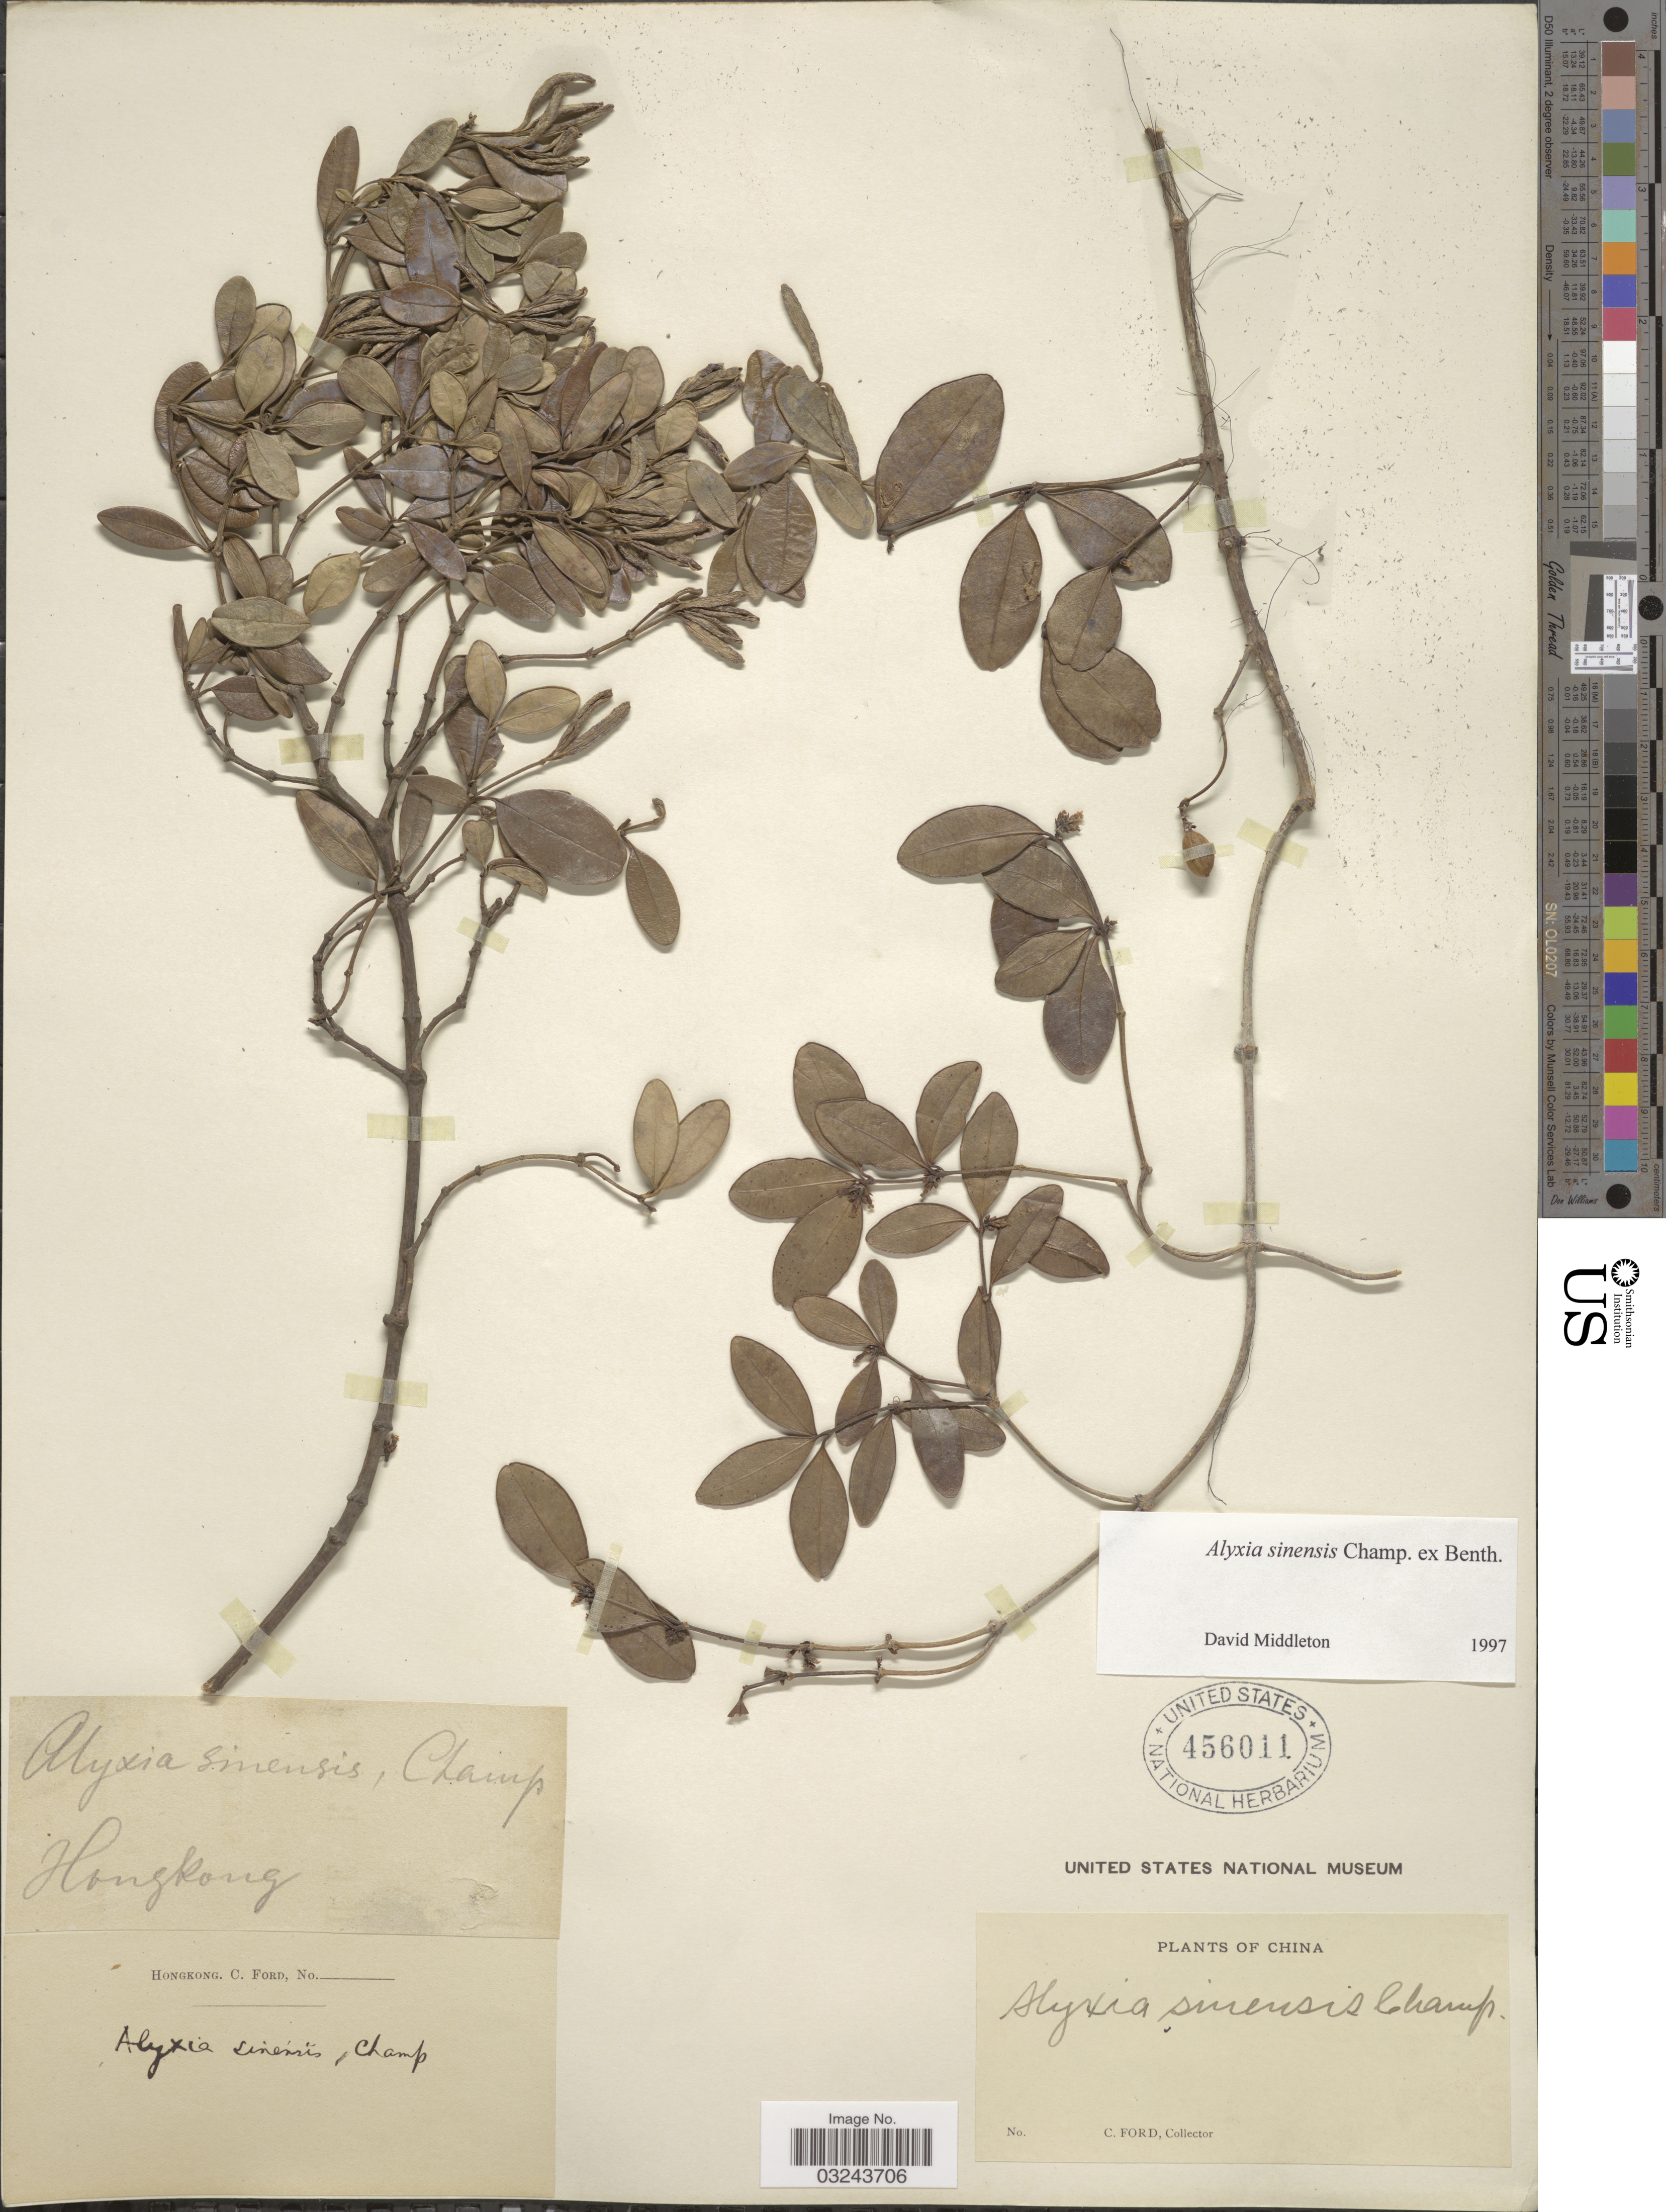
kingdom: Plantae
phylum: Tracheophyta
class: Magnoliopsida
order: Gentianales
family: Apocynaceae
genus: Alyxia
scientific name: Alyxia sinensis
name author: Champ. ex Benth.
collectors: C. Ford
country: China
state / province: Hong Kong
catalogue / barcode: US 456011